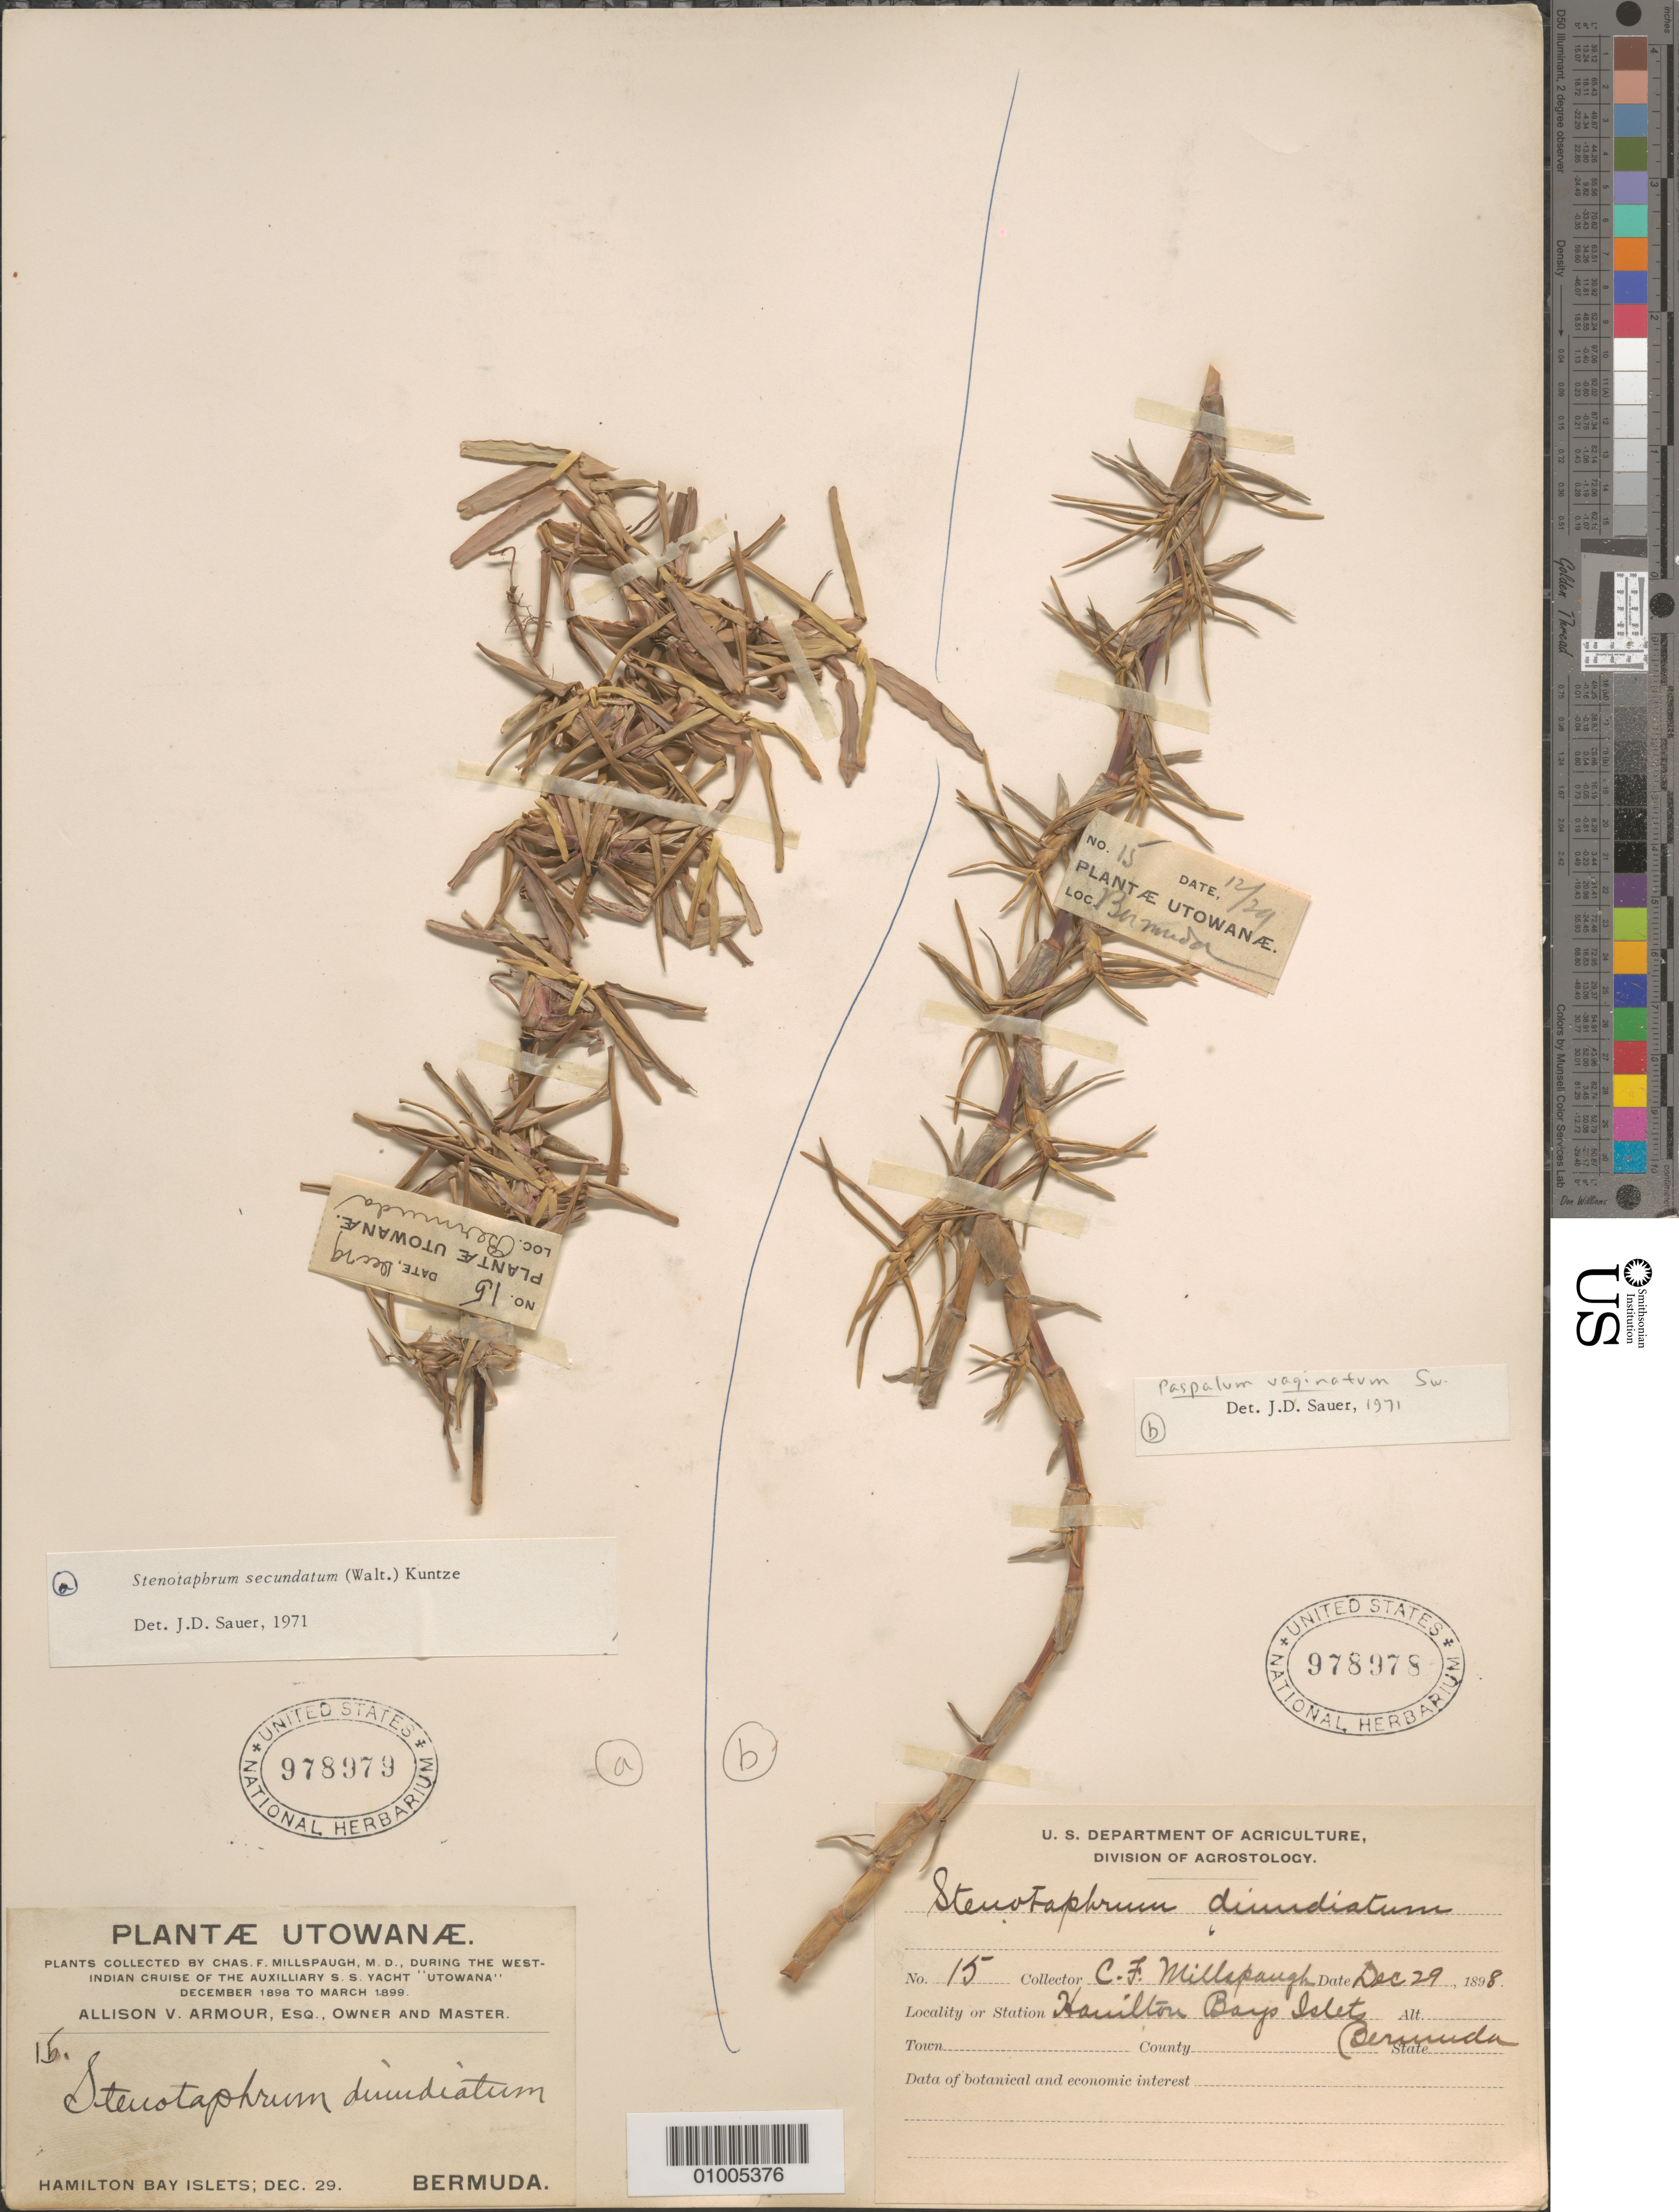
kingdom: Plantae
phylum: Tracheophyta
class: Liliopsida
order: Poales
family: Poaceae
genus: Stenotaphrum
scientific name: Stenotaphrum secundatum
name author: (Walter) Kuntze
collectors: C. F. Millspaugh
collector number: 15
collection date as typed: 29 Dec 1898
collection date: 1898-12-29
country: Bermuda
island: Bermuda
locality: Hamilton Bay Islets.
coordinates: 0 N, 0 E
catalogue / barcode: US 978978